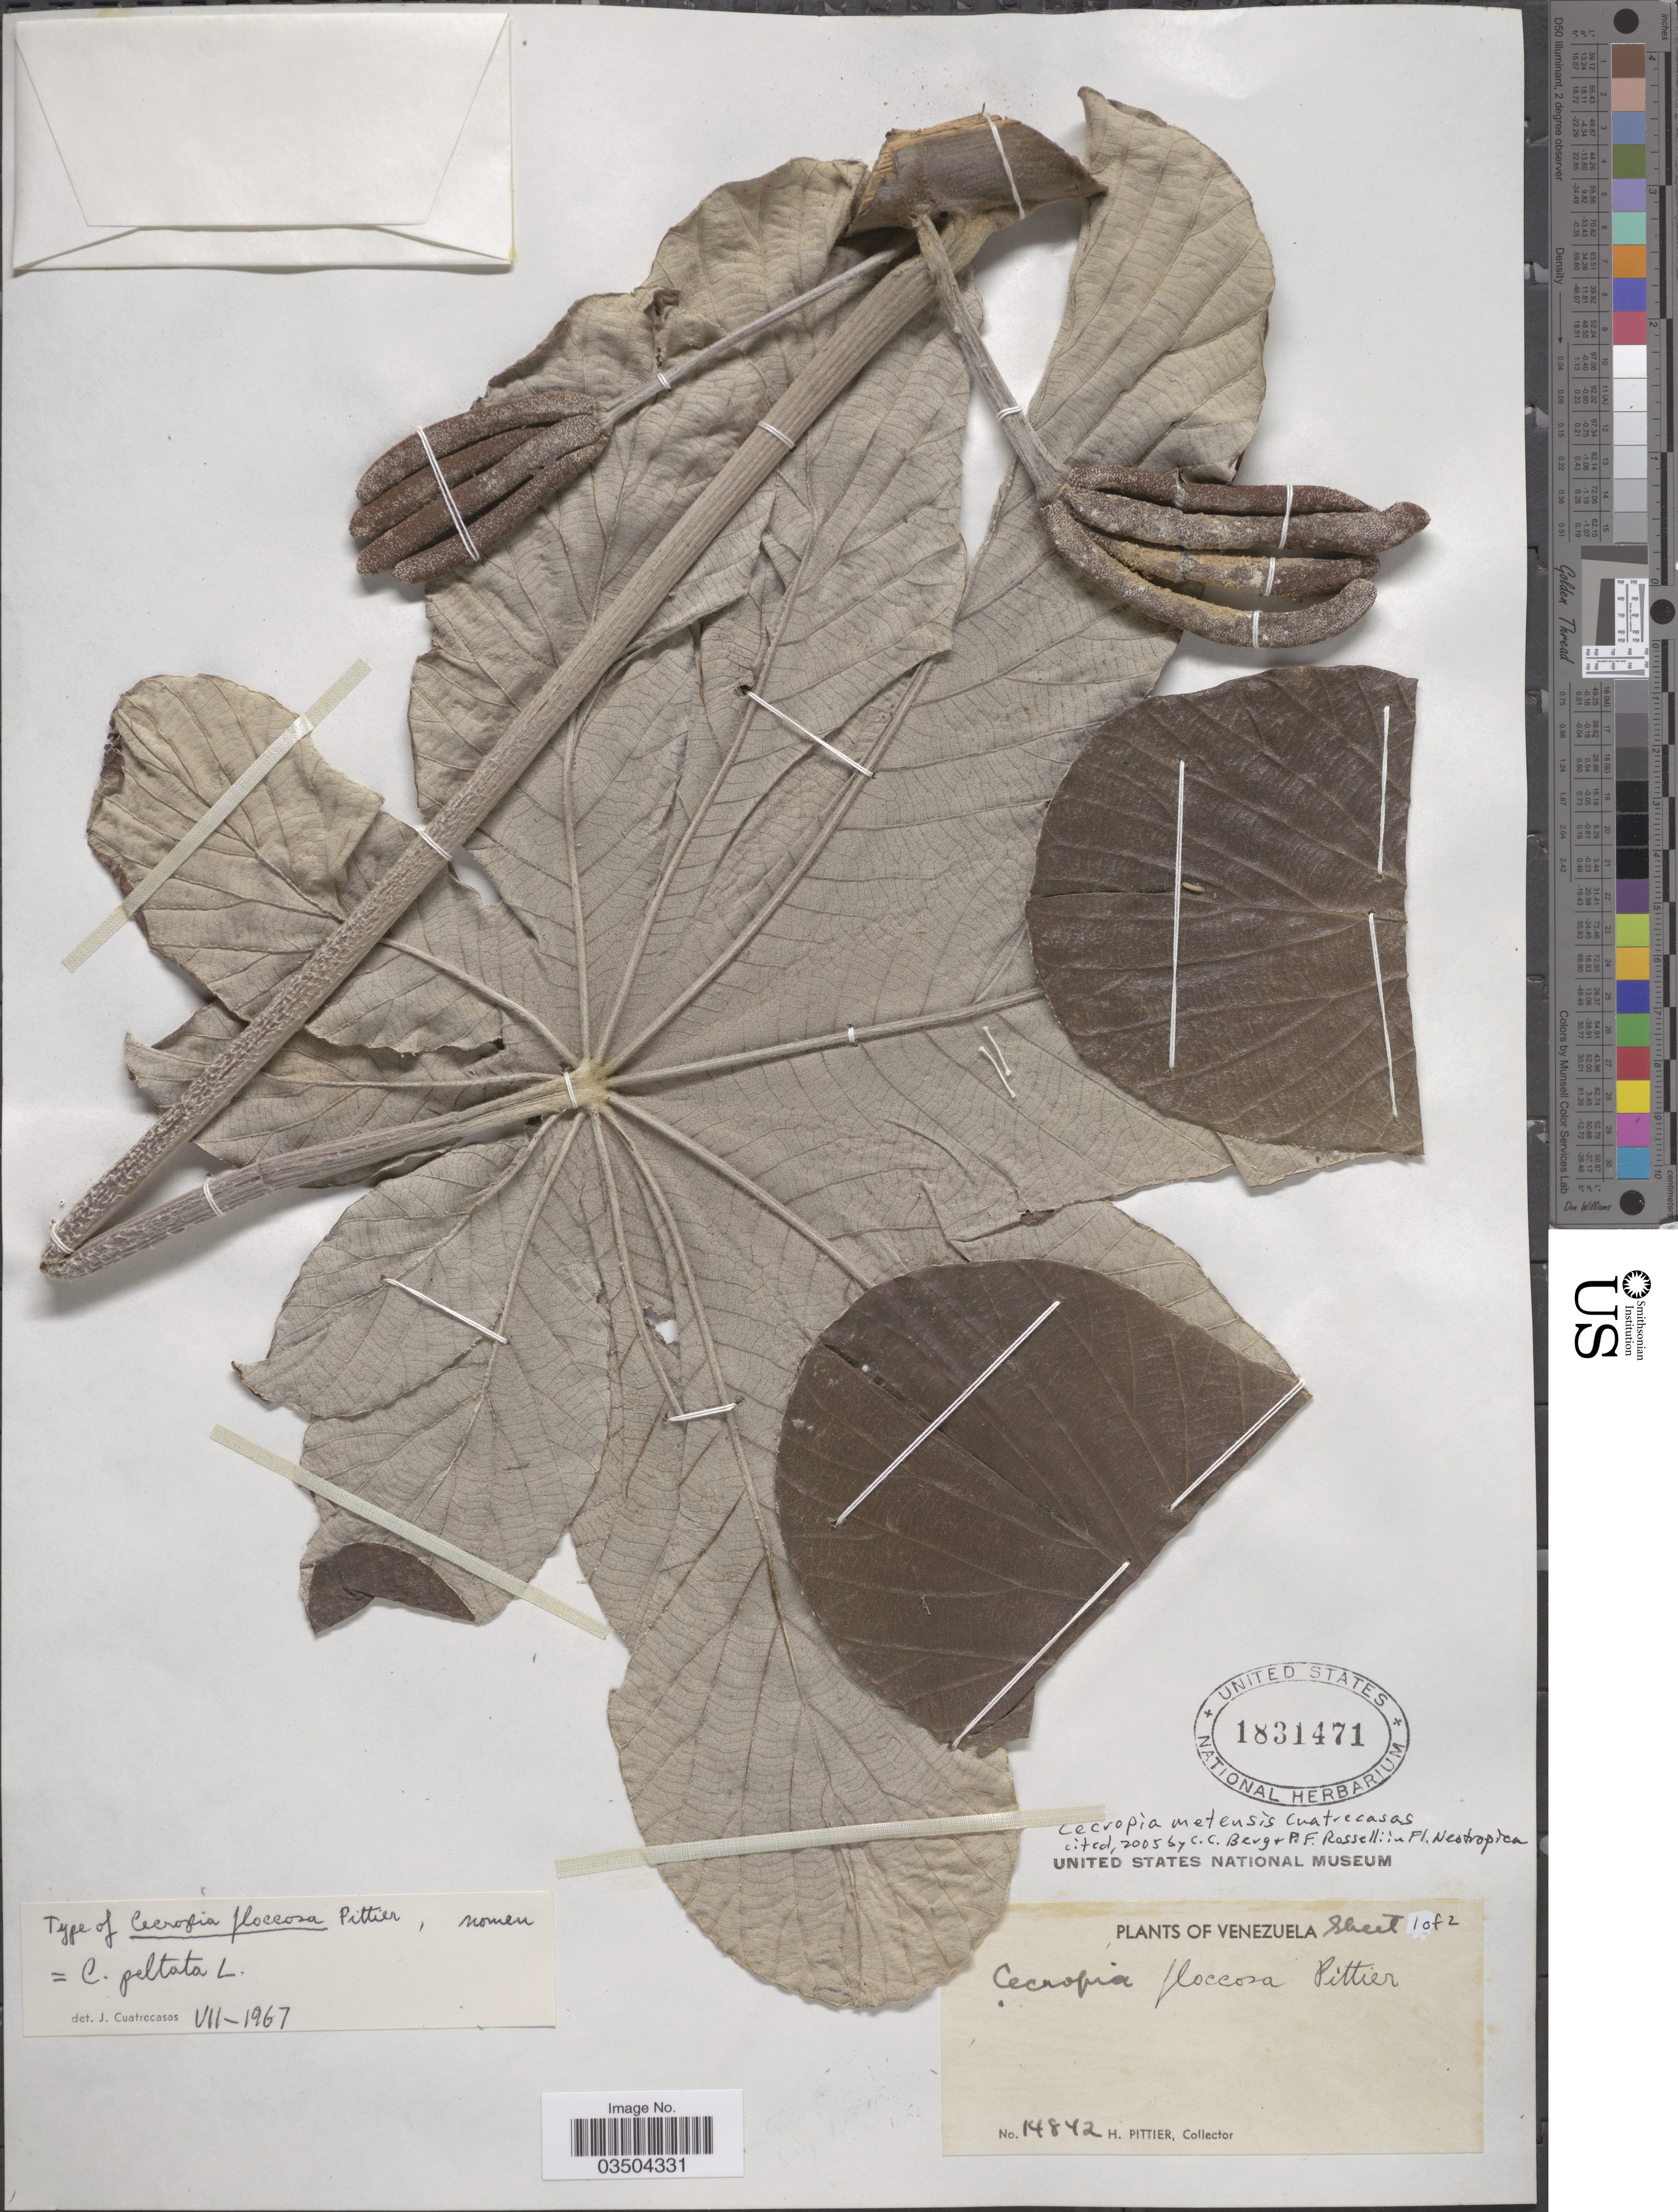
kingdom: Plantae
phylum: Tracheophyta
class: Magnoliopsida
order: Rosales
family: Urticaceae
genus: Cecropia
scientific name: Cecropia metensis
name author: Cuatrec.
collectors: H. F. Pittier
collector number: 14842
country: Venezuela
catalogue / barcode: US 1831471